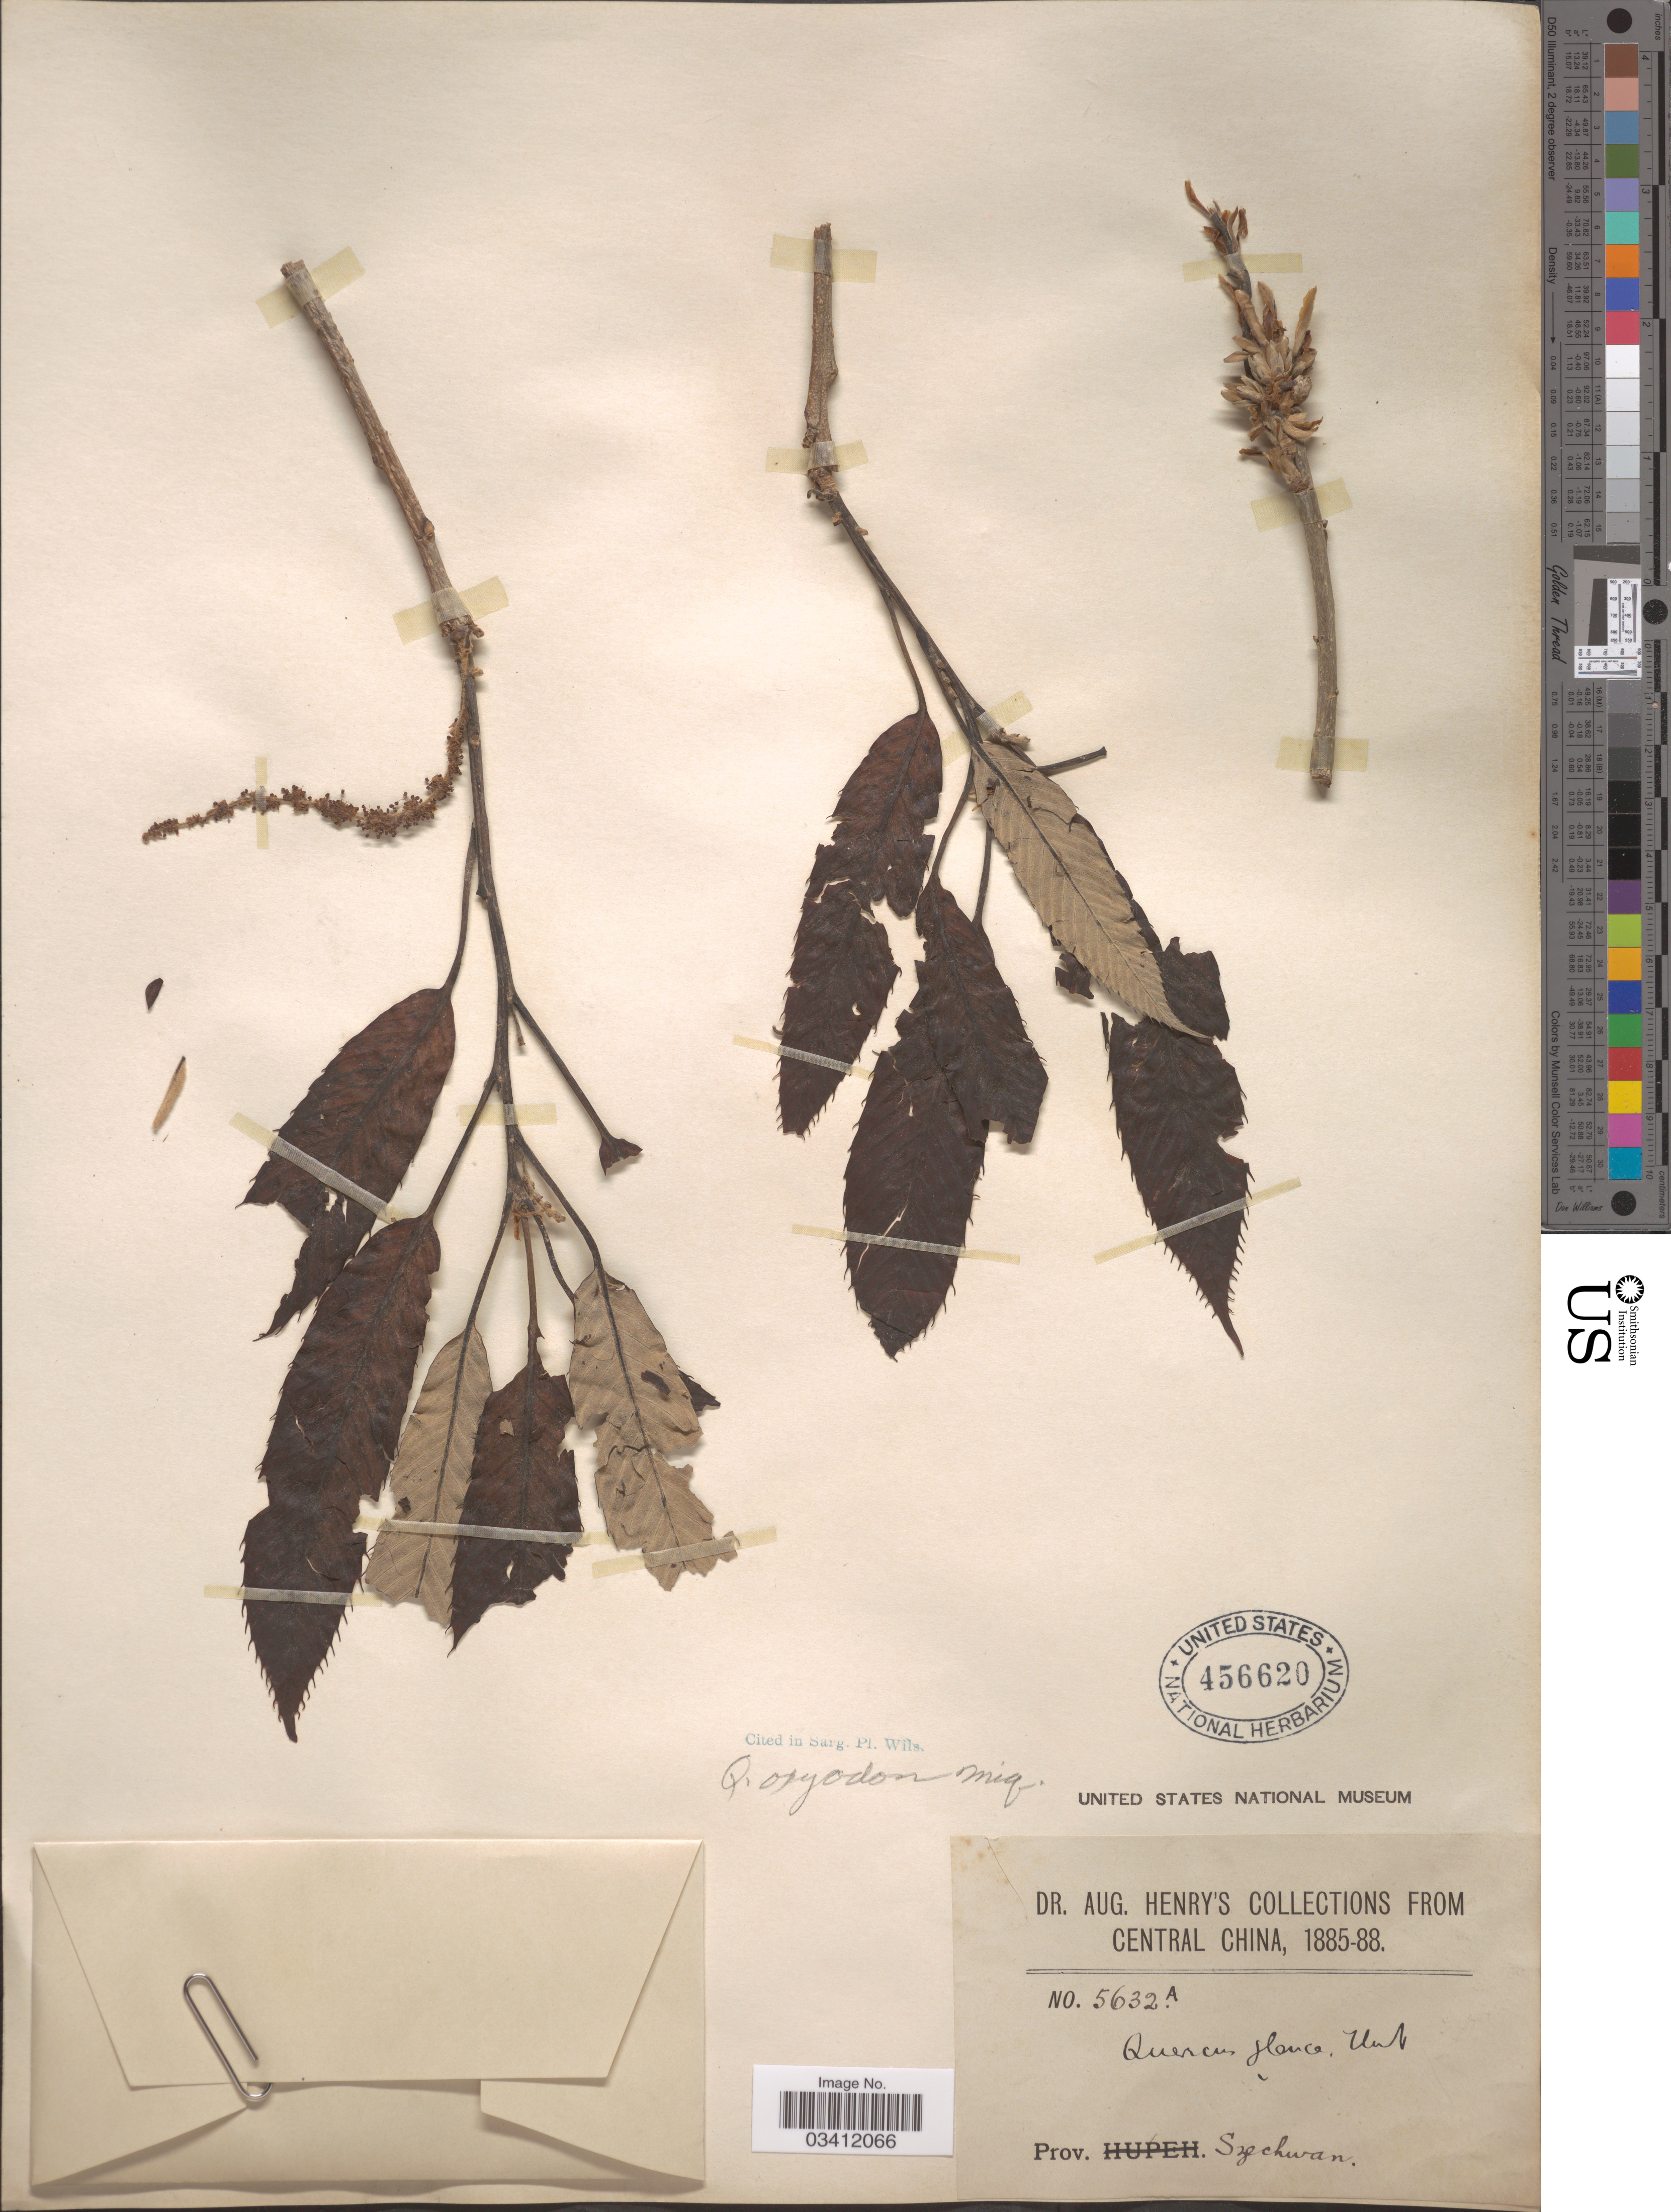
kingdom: Plantae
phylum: Tracheophyta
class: Magnoliopsida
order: Fagales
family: Fagaceae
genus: Quercus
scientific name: Quercus oxyodon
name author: Miq.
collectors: A. Henry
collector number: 5632 A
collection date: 1885/1888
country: China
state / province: Sichuan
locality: Central China, Prov. Szechwan.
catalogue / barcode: US 456620